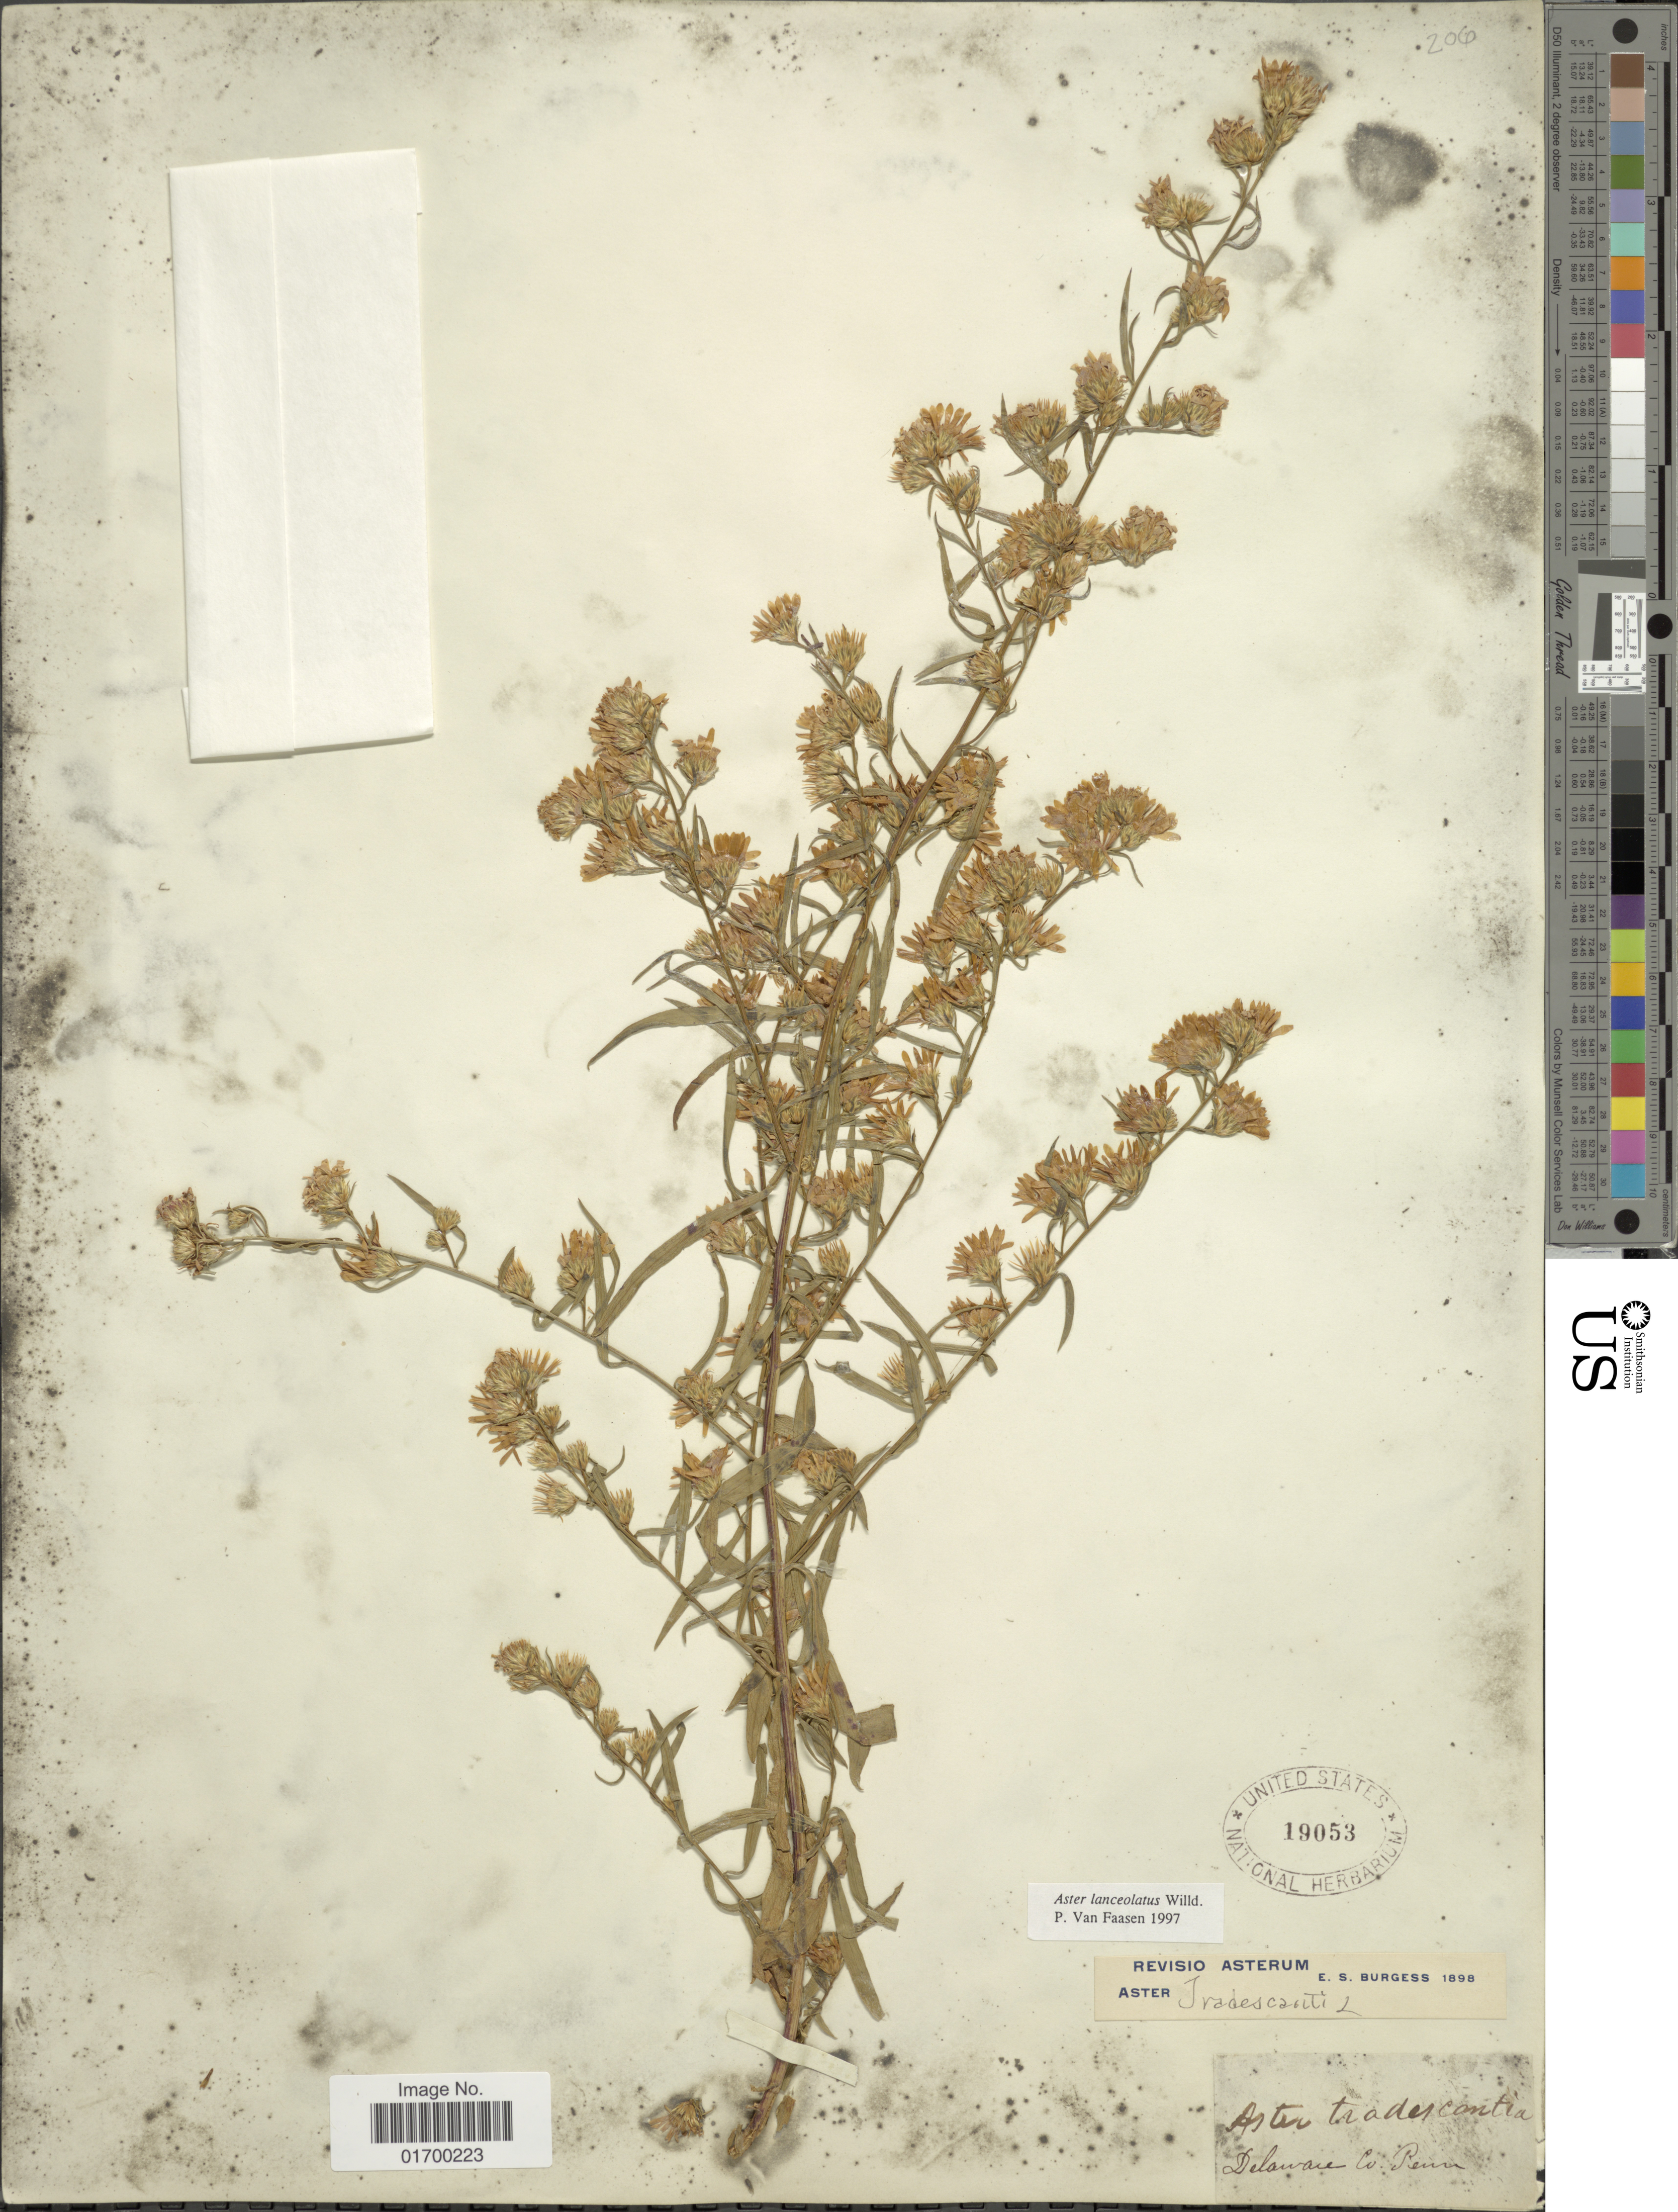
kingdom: Plantae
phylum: Tracheophyta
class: Magnoliopsida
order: Asterales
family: Asteraceae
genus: Symphyotrichum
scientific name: Symphyotrichum lanceolatum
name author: (Willd.) G.L. Nesom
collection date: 1898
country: United States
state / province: Pennsylvania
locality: Delaware Co.,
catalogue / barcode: US 19053